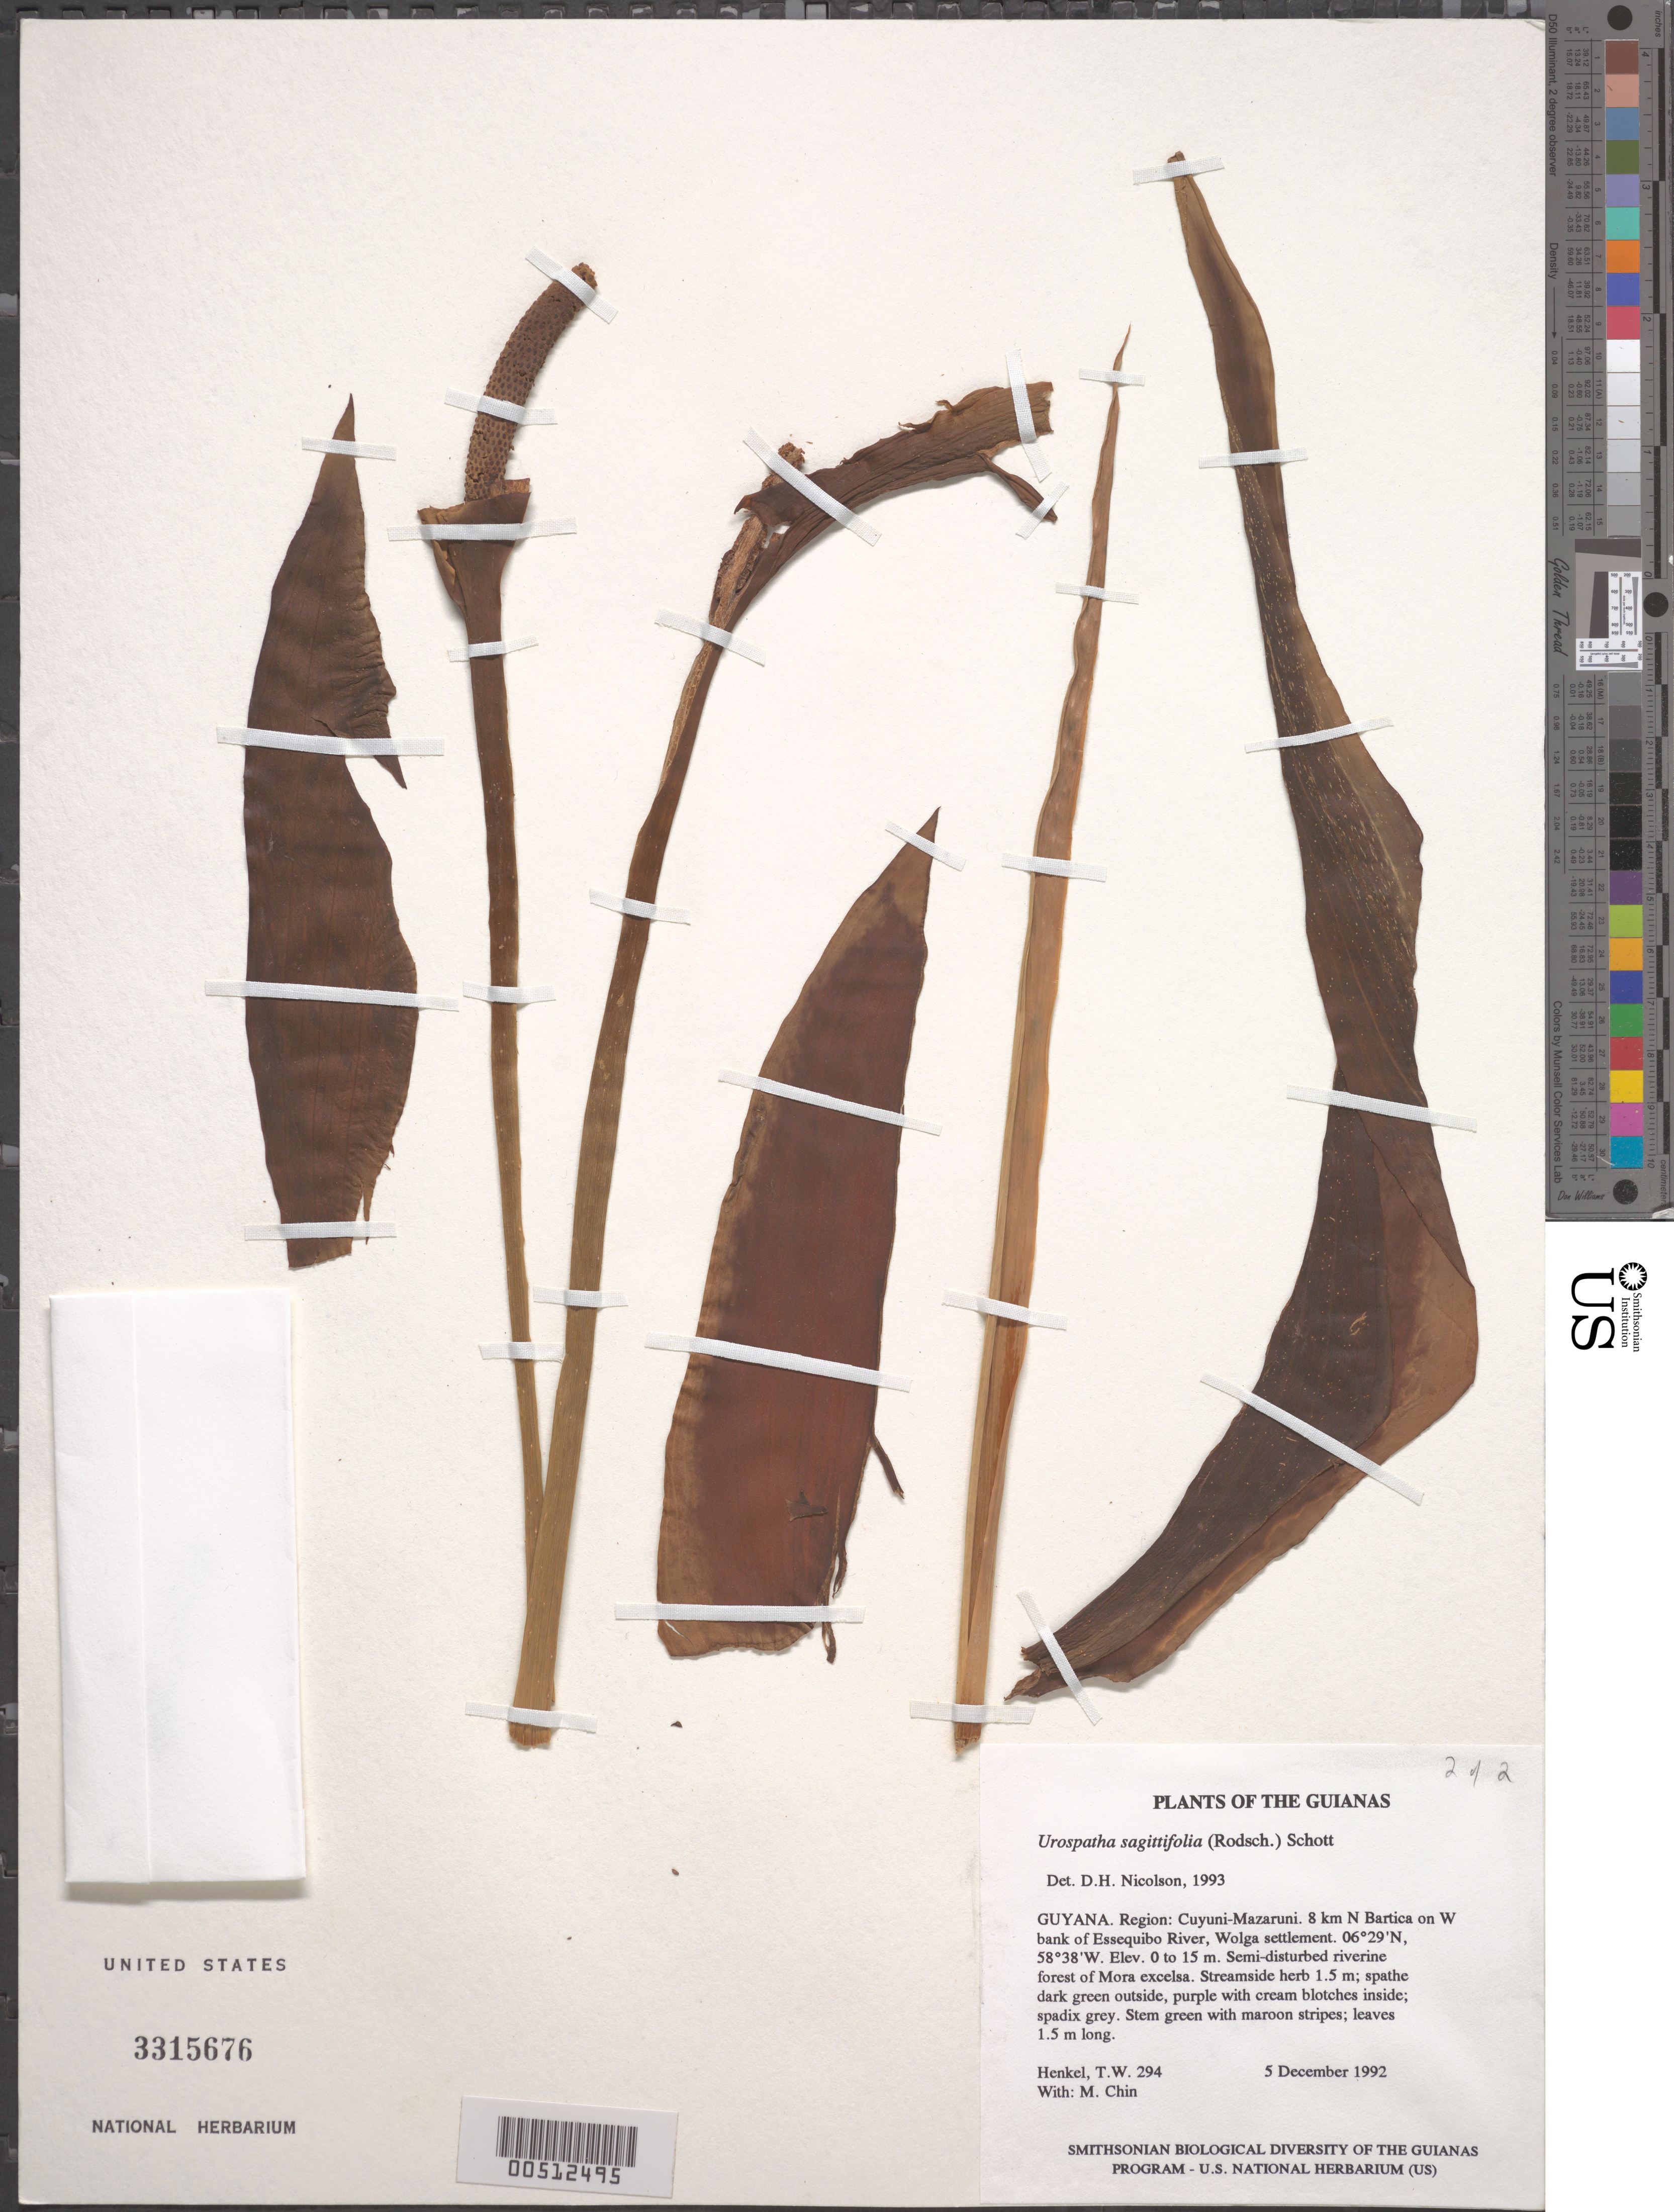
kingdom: Plantae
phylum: Tracheophyta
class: Liliopsida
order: Alismatales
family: Araceae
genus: Urospatha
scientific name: Urospatha sagittifolia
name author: (Rudge) Schott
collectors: T. Henkel & M. Chin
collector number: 294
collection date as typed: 5 December 1992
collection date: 1992-12-05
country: Guyana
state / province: Cuyuni-Mazaruni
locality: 8 km N Bartica on W bank of Essequibo River, Wolga settlement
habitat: Semi-disturbed riverine forest of Mora excelsa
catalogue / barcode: US 3315675